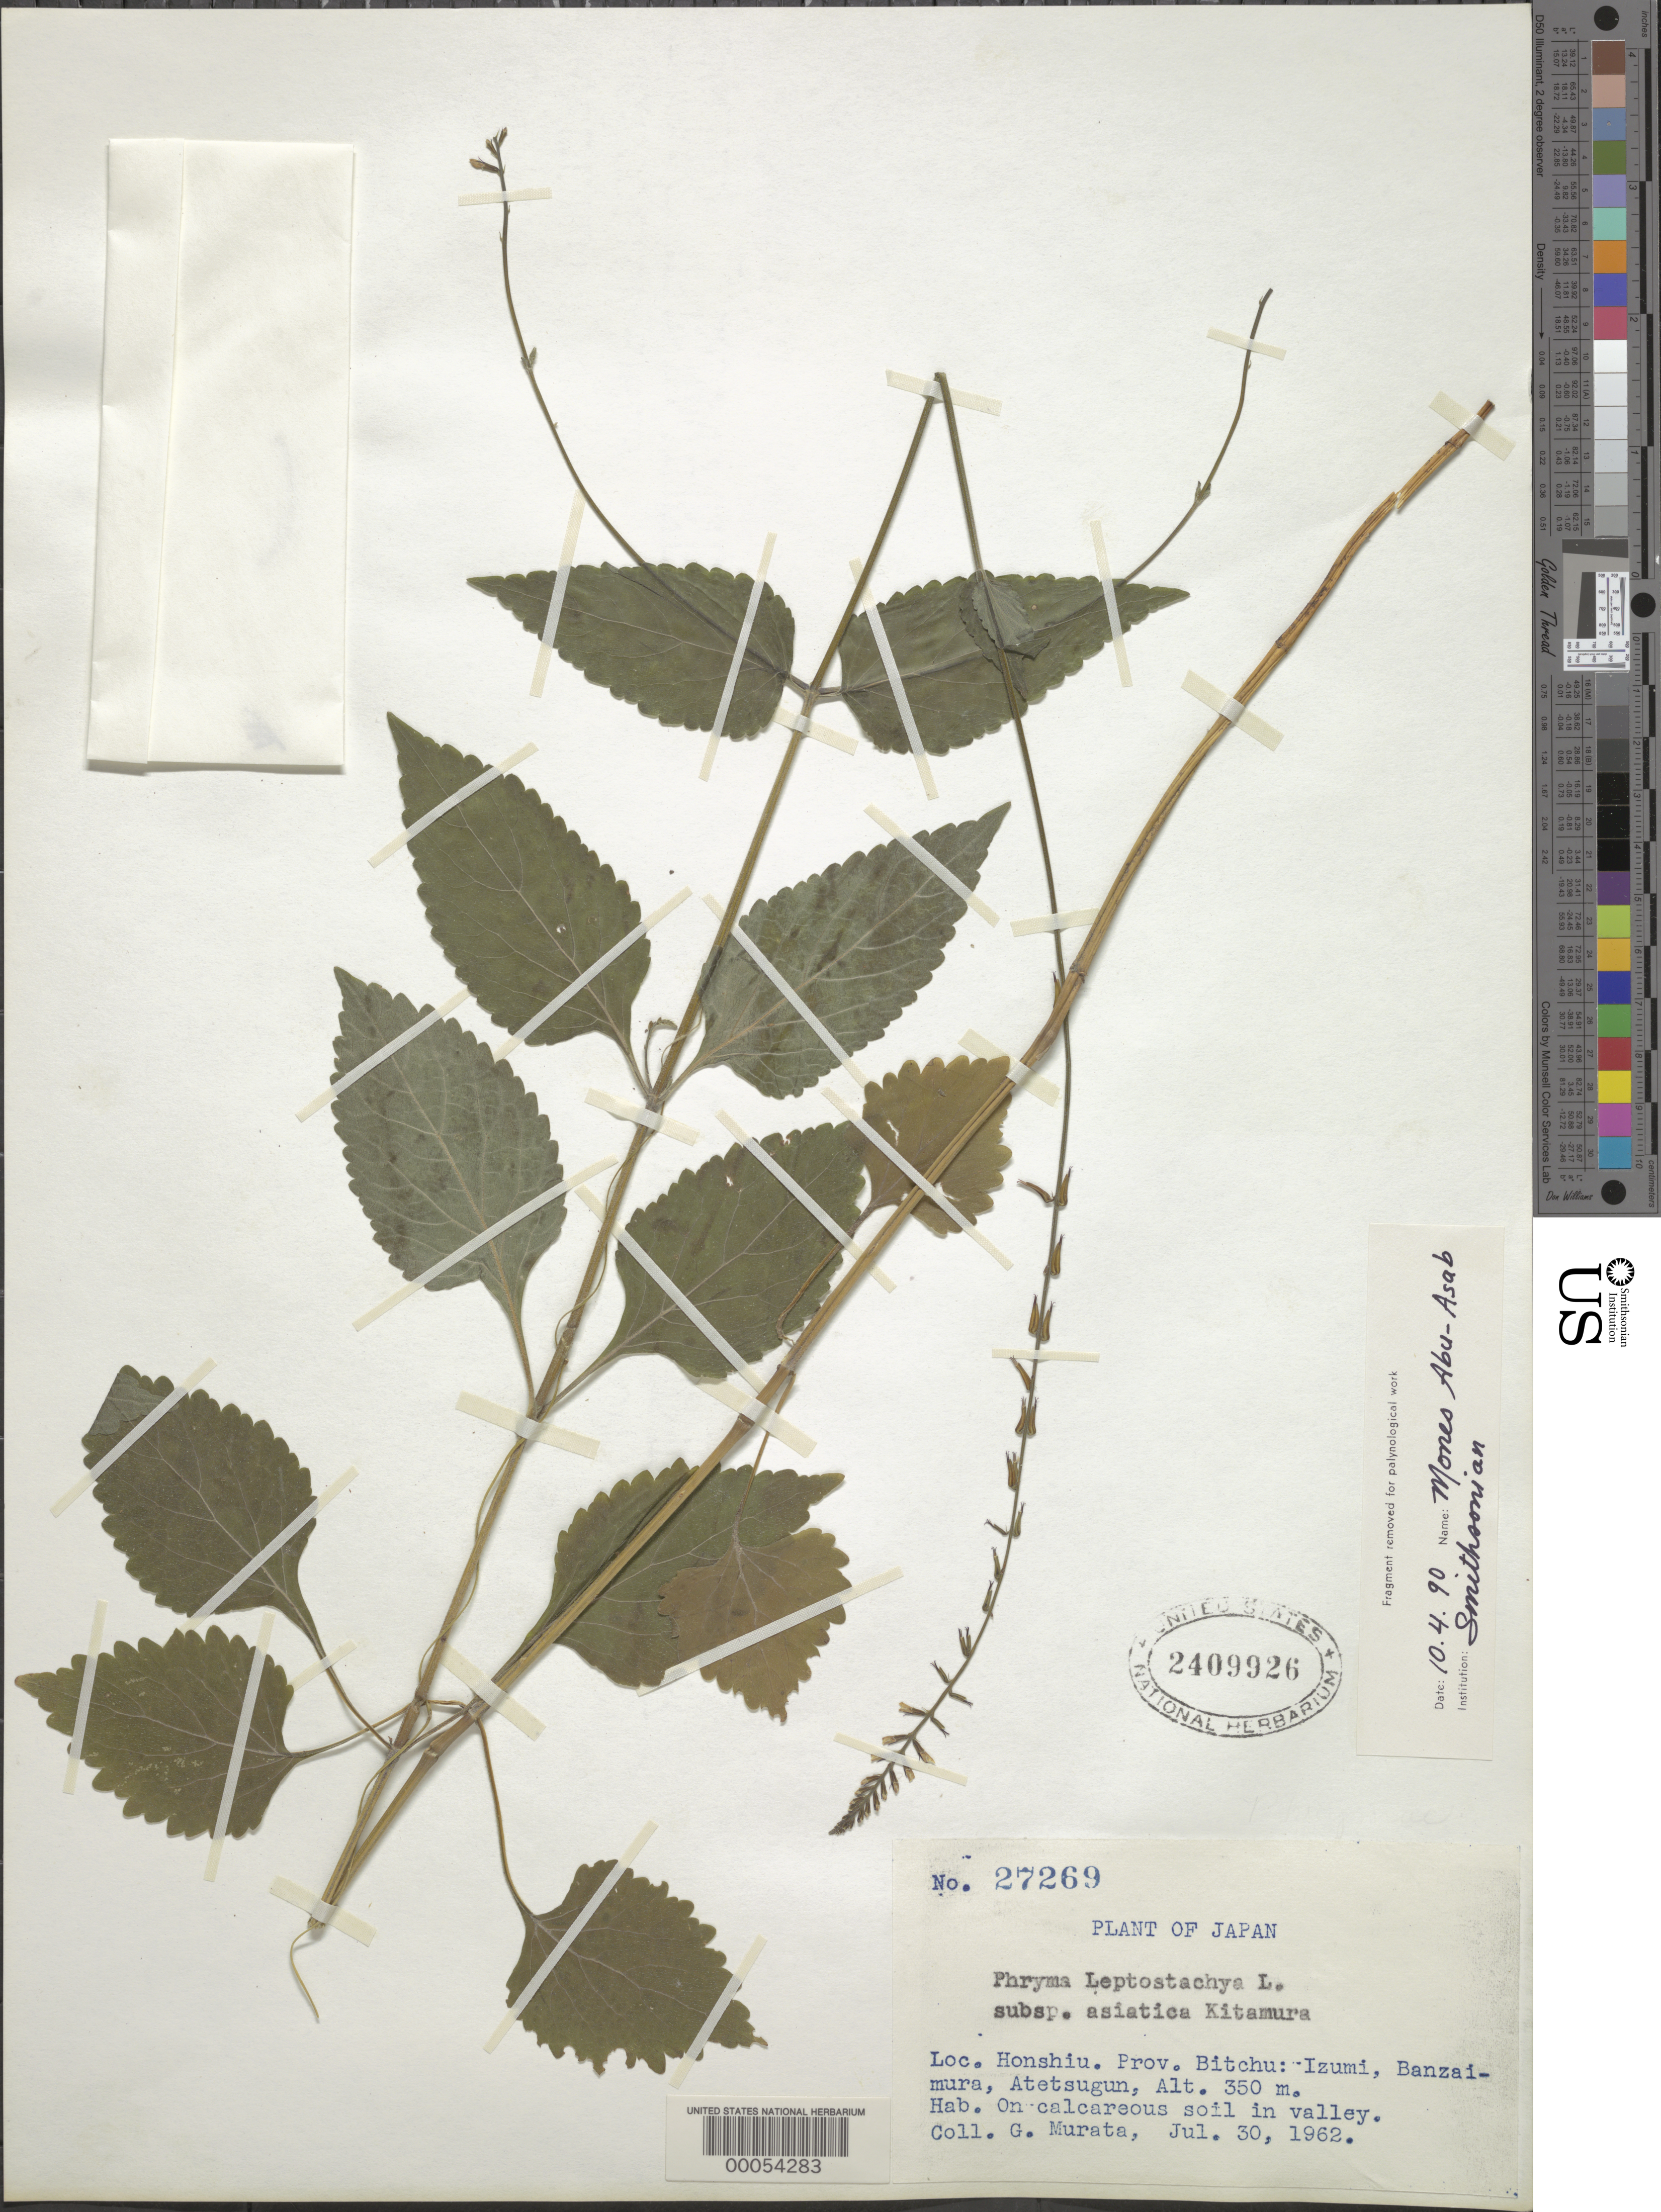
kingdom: Plantae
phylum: Tracheophyta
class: Magnoliopsida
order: Lamiales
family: Phrymaceae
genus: Phryma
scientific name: Phryma leptostachya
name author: L.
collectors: G. Murata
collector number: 27269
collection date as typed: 30 Jul 1962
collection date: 1962-07-30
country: Japan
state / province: Osaka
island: Honshu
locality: Izumi, Banzai-mura, Atetsugun.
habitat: In calcareous soil in valley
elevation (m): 350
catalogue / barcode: US 2409926